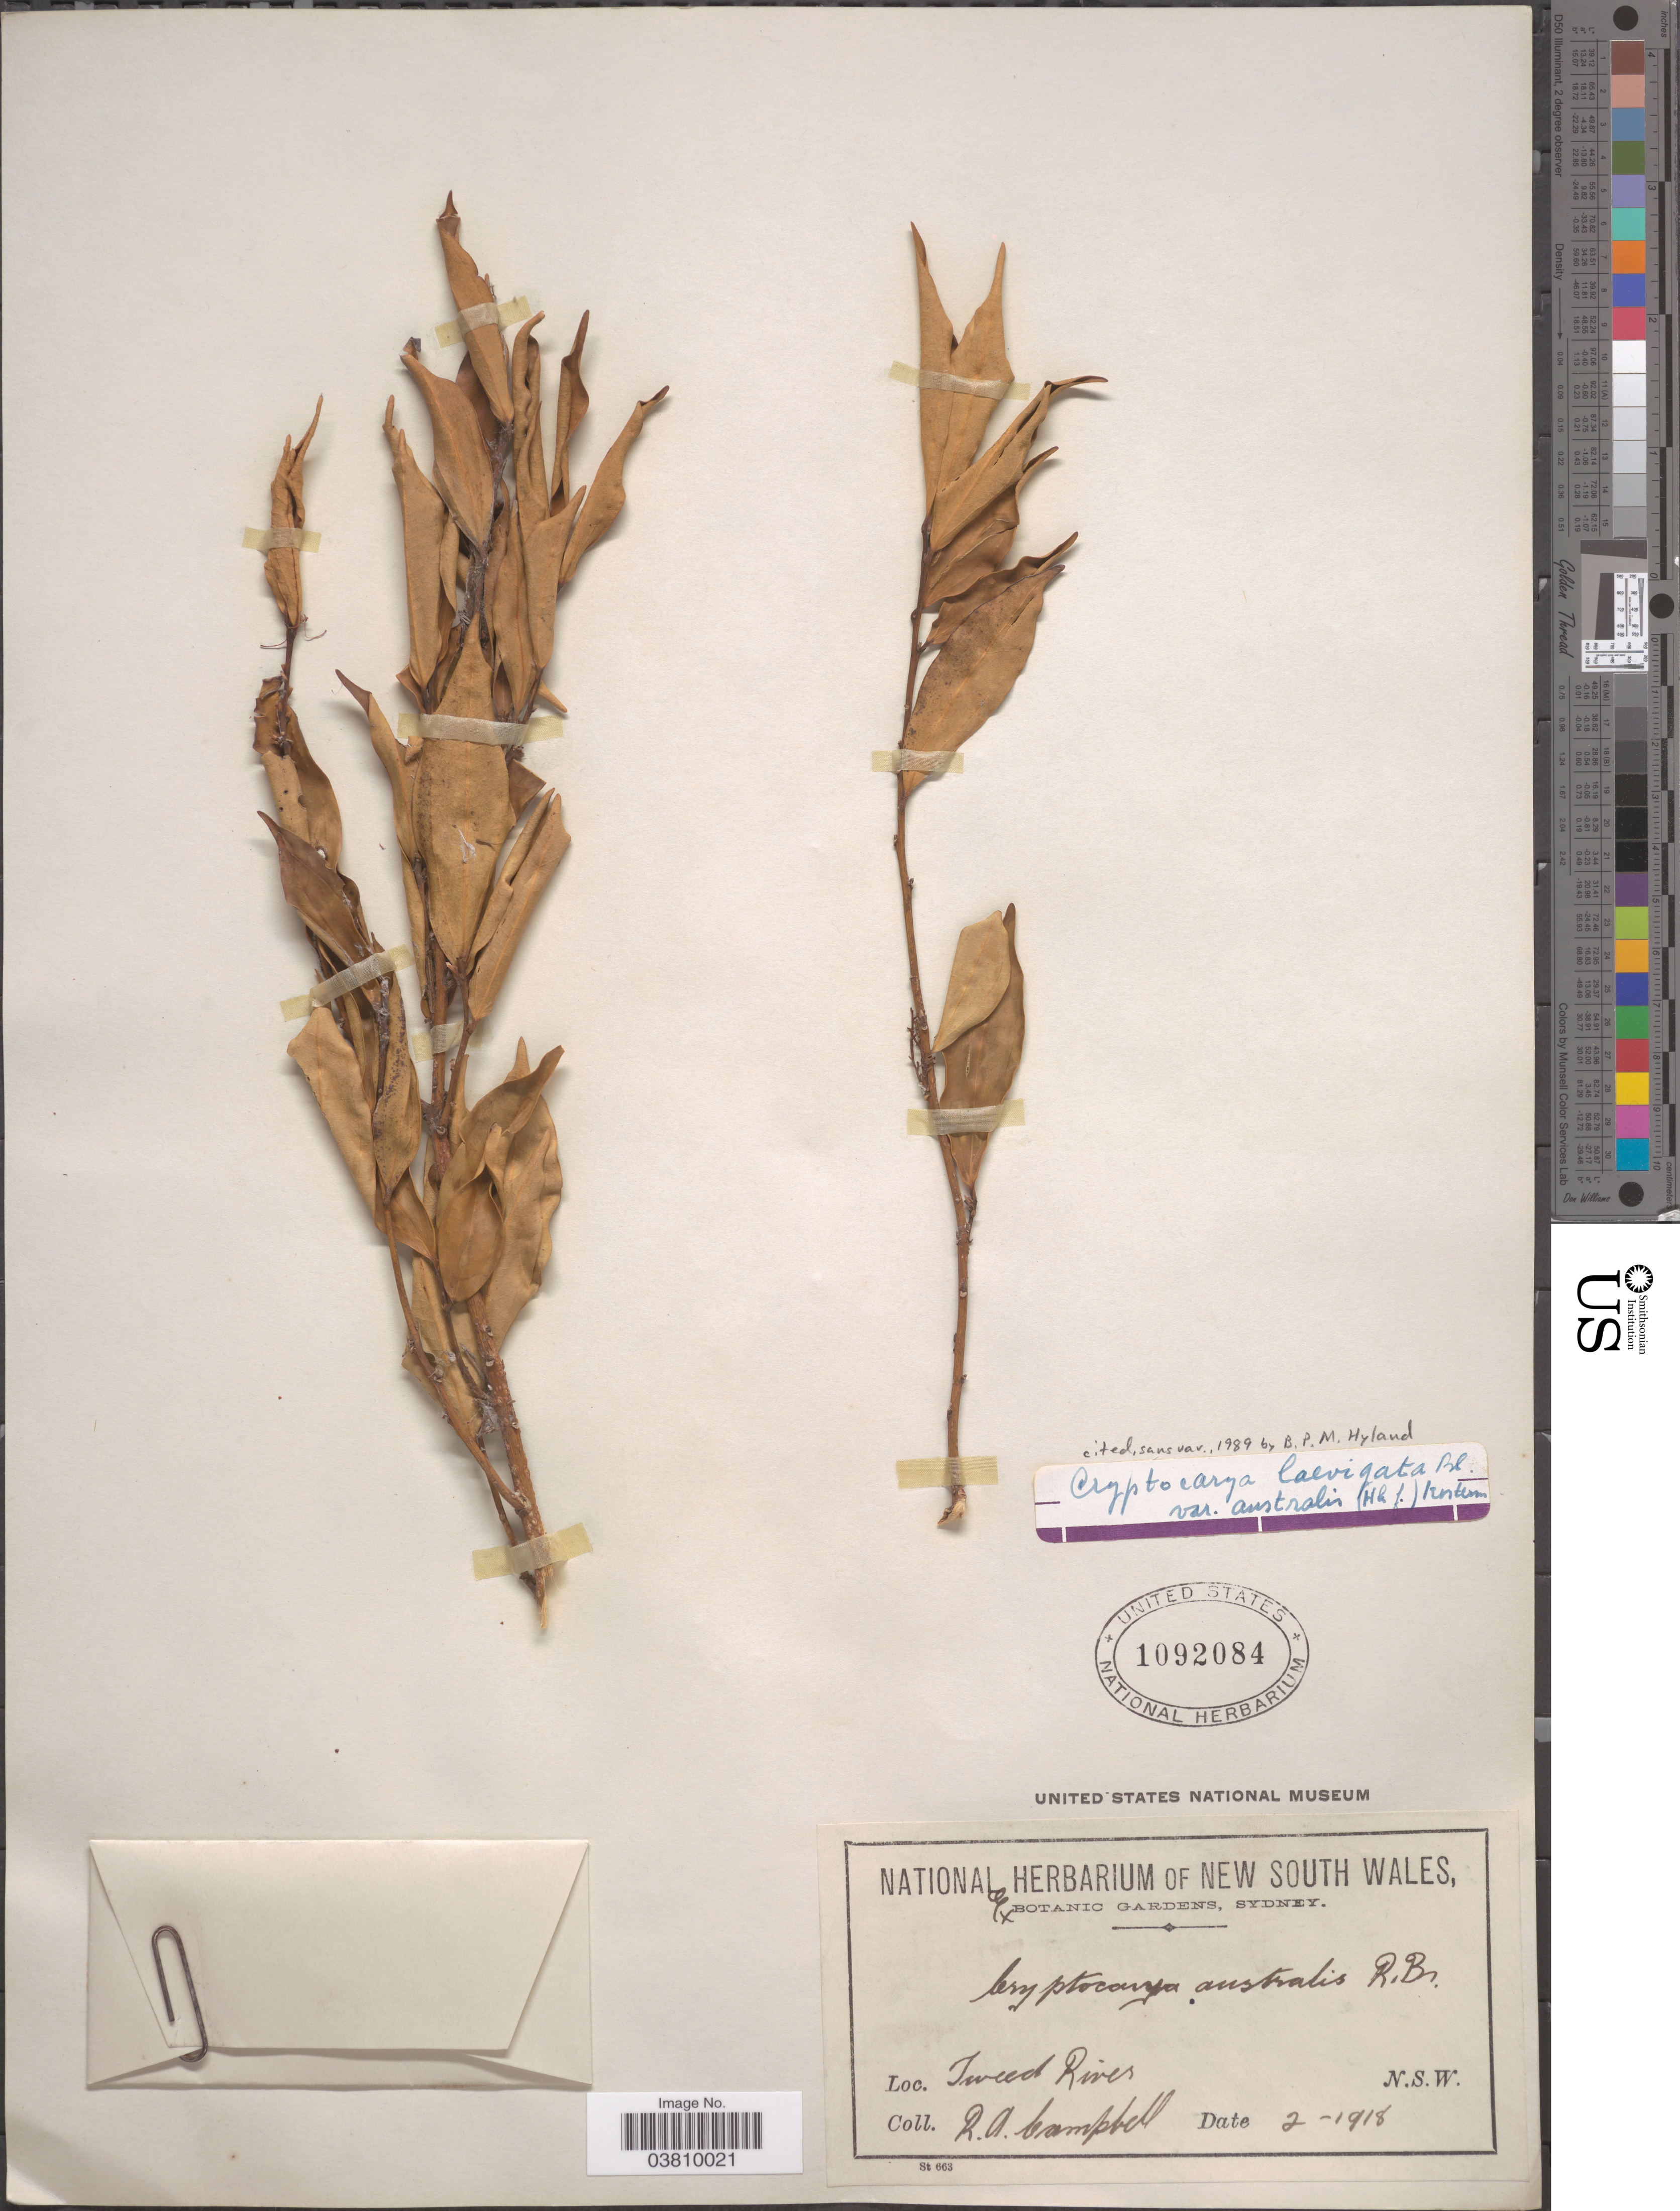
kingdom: Plantae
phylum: Tracheophyta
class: Magnoliopsida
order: Laurales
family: Lauraceae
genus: Cryptocarya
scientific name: Cryptocarya laevigata Elmer, nom illeg., non Blume (1825)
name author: Elmer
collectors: R. Campbell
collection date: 1918-02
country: Australia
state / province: New South Wales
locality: Tweed River.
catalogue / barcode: US 1092084